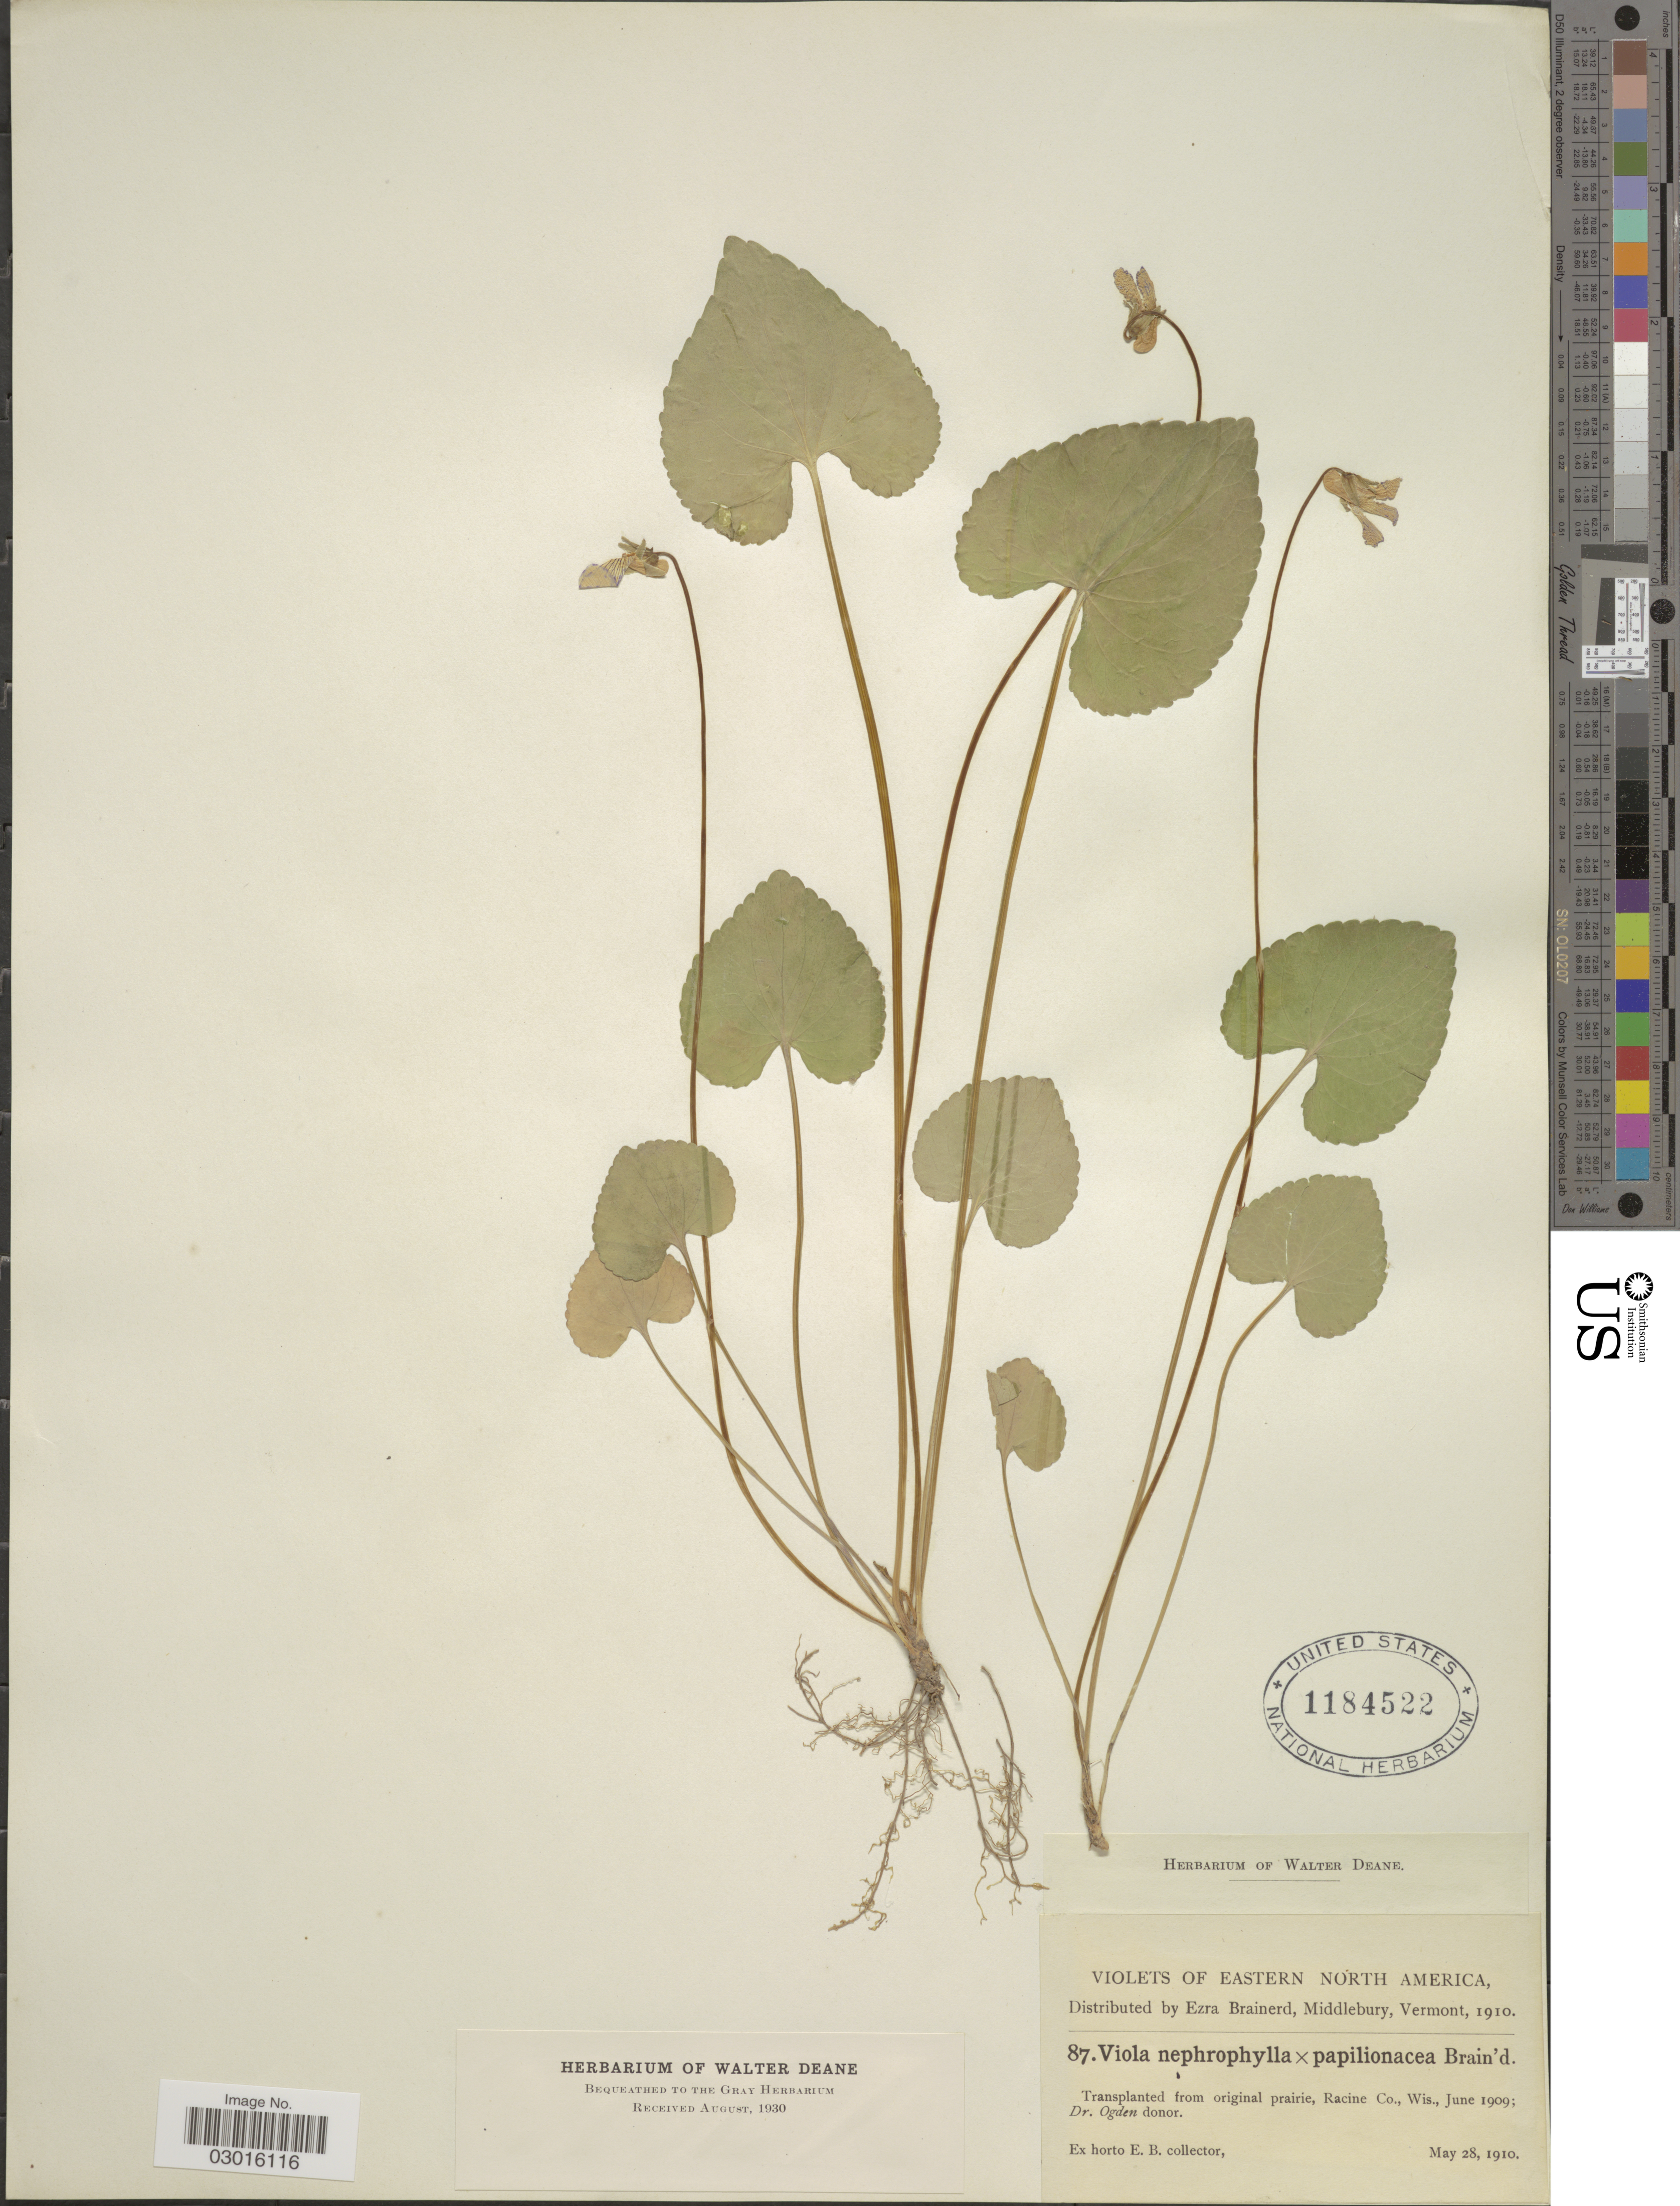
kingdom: Plantae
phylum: Tracheophyta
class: Magnoliopsida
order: Malpighiales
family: Violaceae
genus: Viola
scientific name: Viola nephrophylla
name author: Greene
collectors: ex herb. Ezra Brainerd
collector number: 87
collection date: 1910-05-28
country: United States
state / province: Wisconsin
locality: Eastern North America. Transplanted from original prairie, Racine Co., Wis.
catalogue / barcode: US 1184522